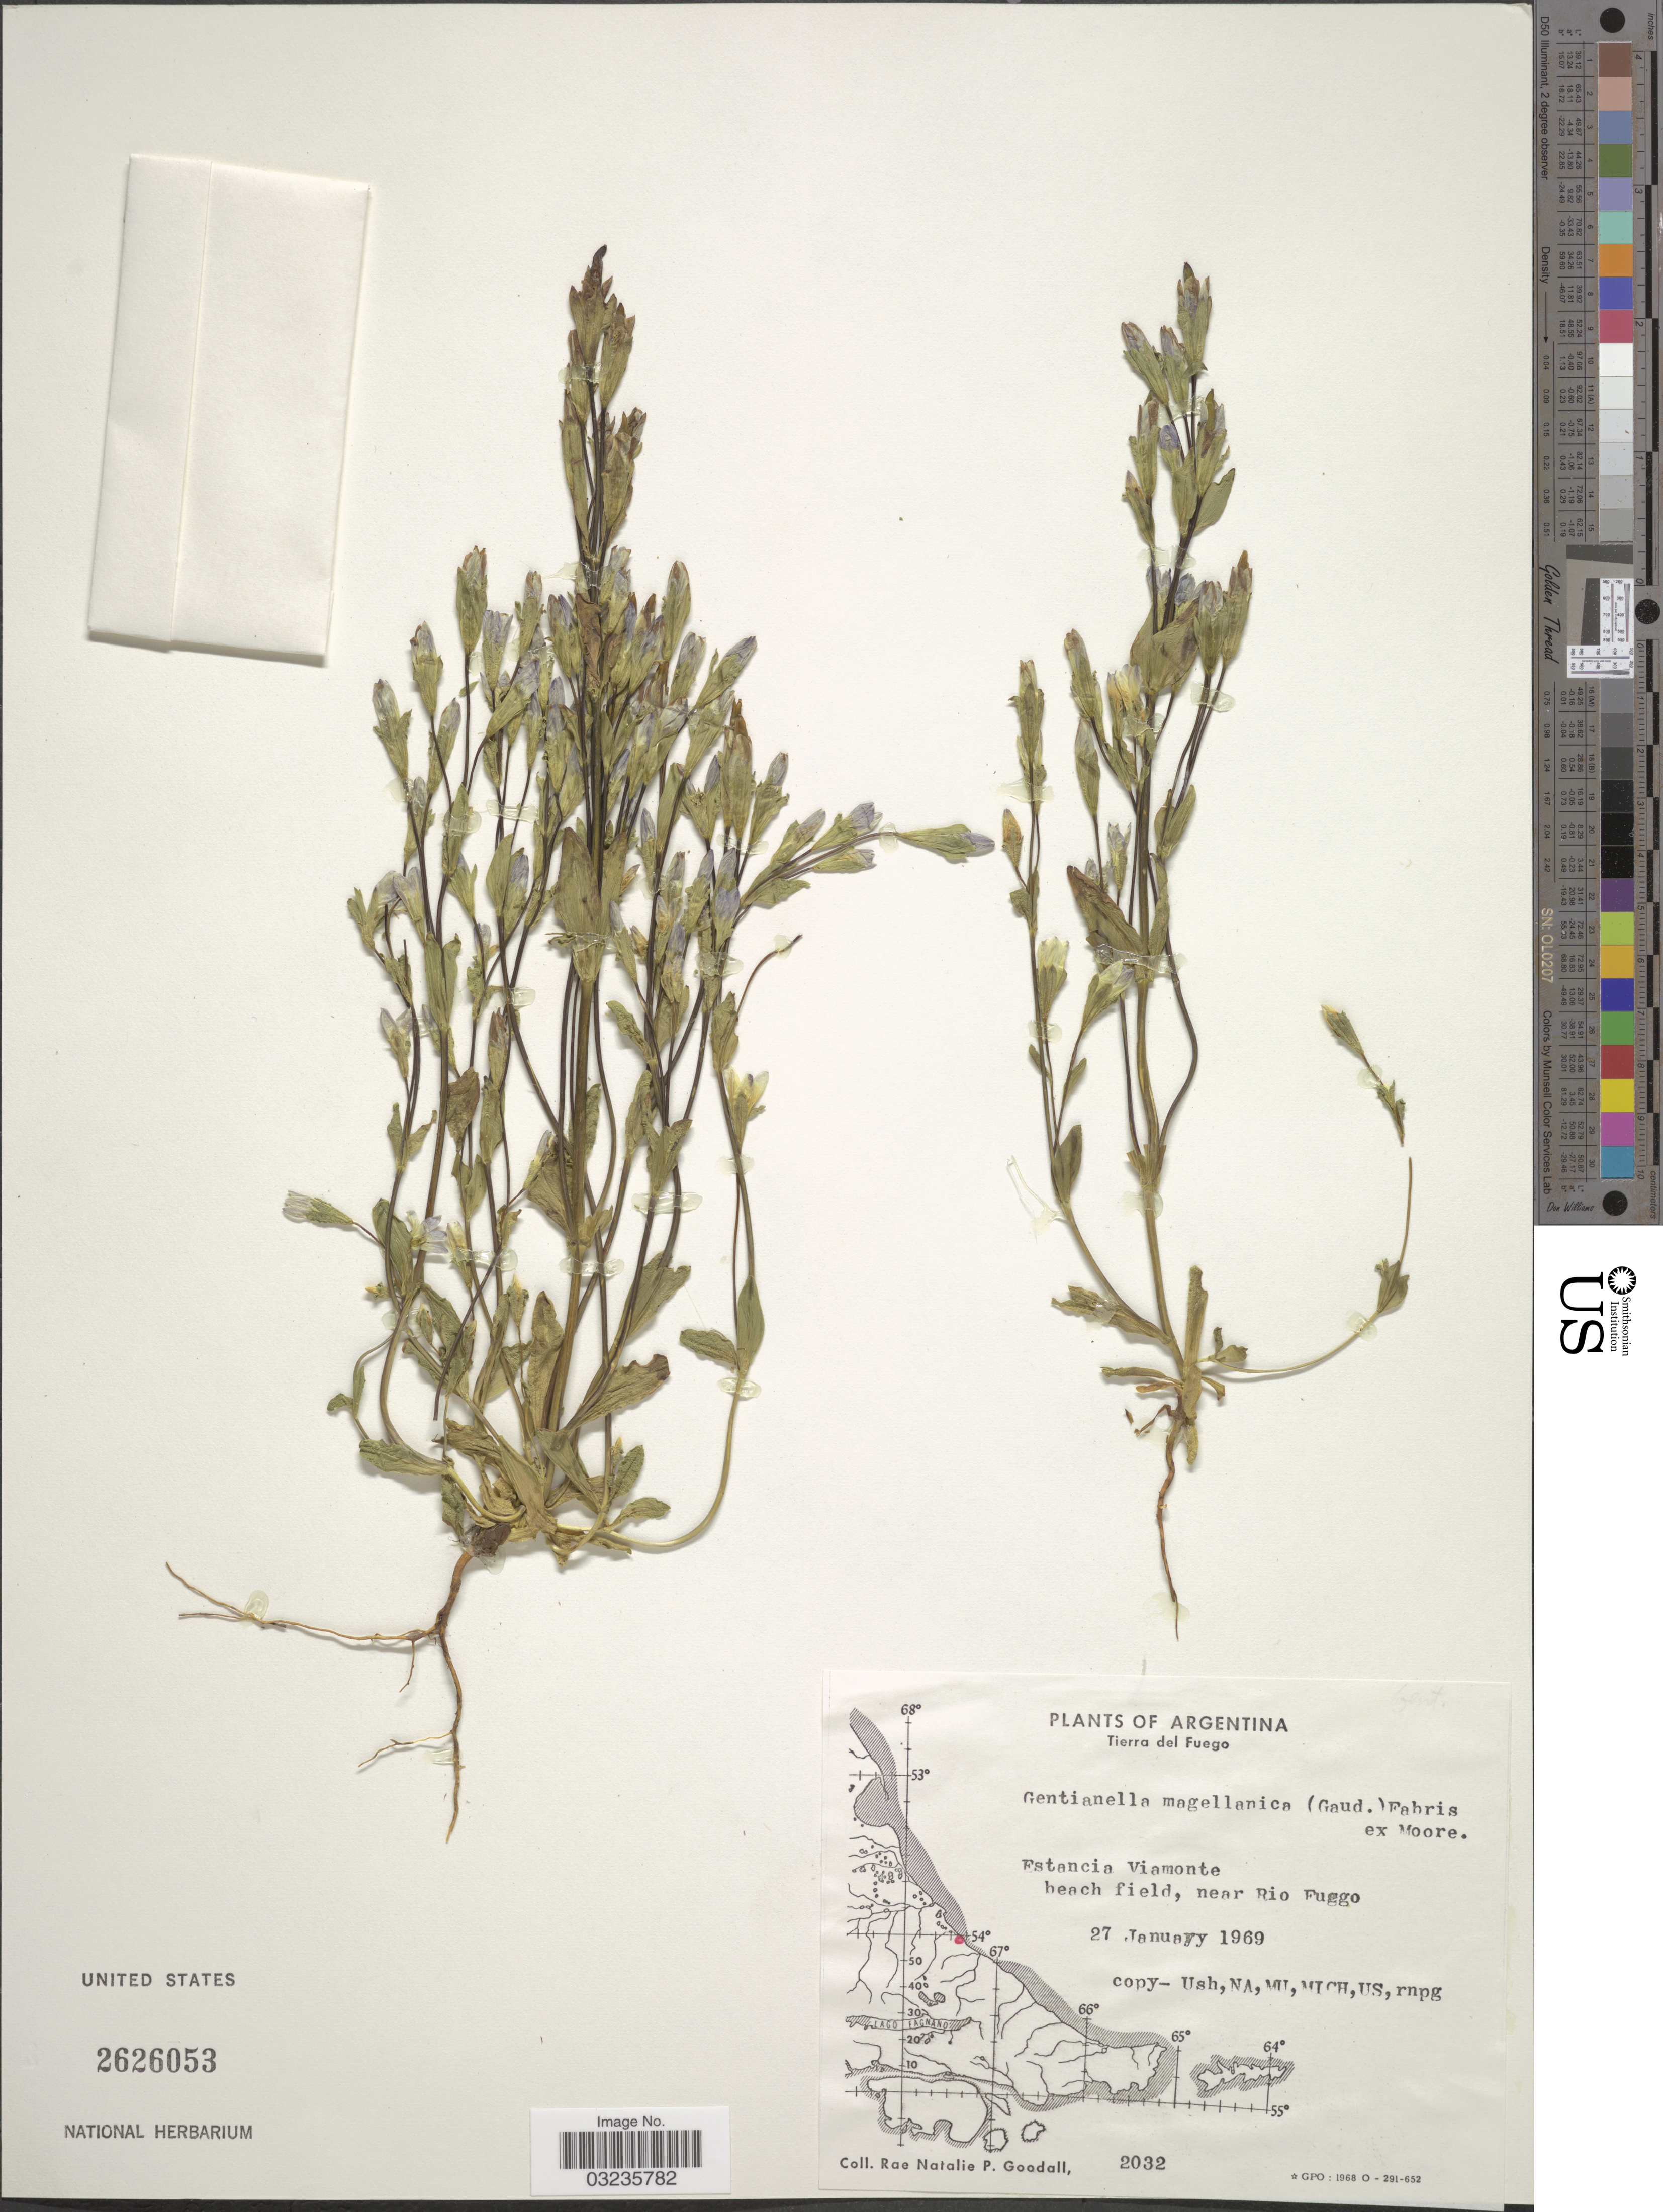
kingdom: Plantae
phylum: Tracheophyta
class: Magnoliopsida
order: Gentianales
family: Gentianaceae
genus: Gentiana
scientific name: Gentiana magellanica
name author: Gaudich.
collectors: R. Goodall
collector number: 2032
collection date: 1969-01-27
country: Argentina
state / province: Tierra del Fuego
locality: Estancia Viamonte beach field, near Rio Fuggo.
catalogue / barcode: US 2626053